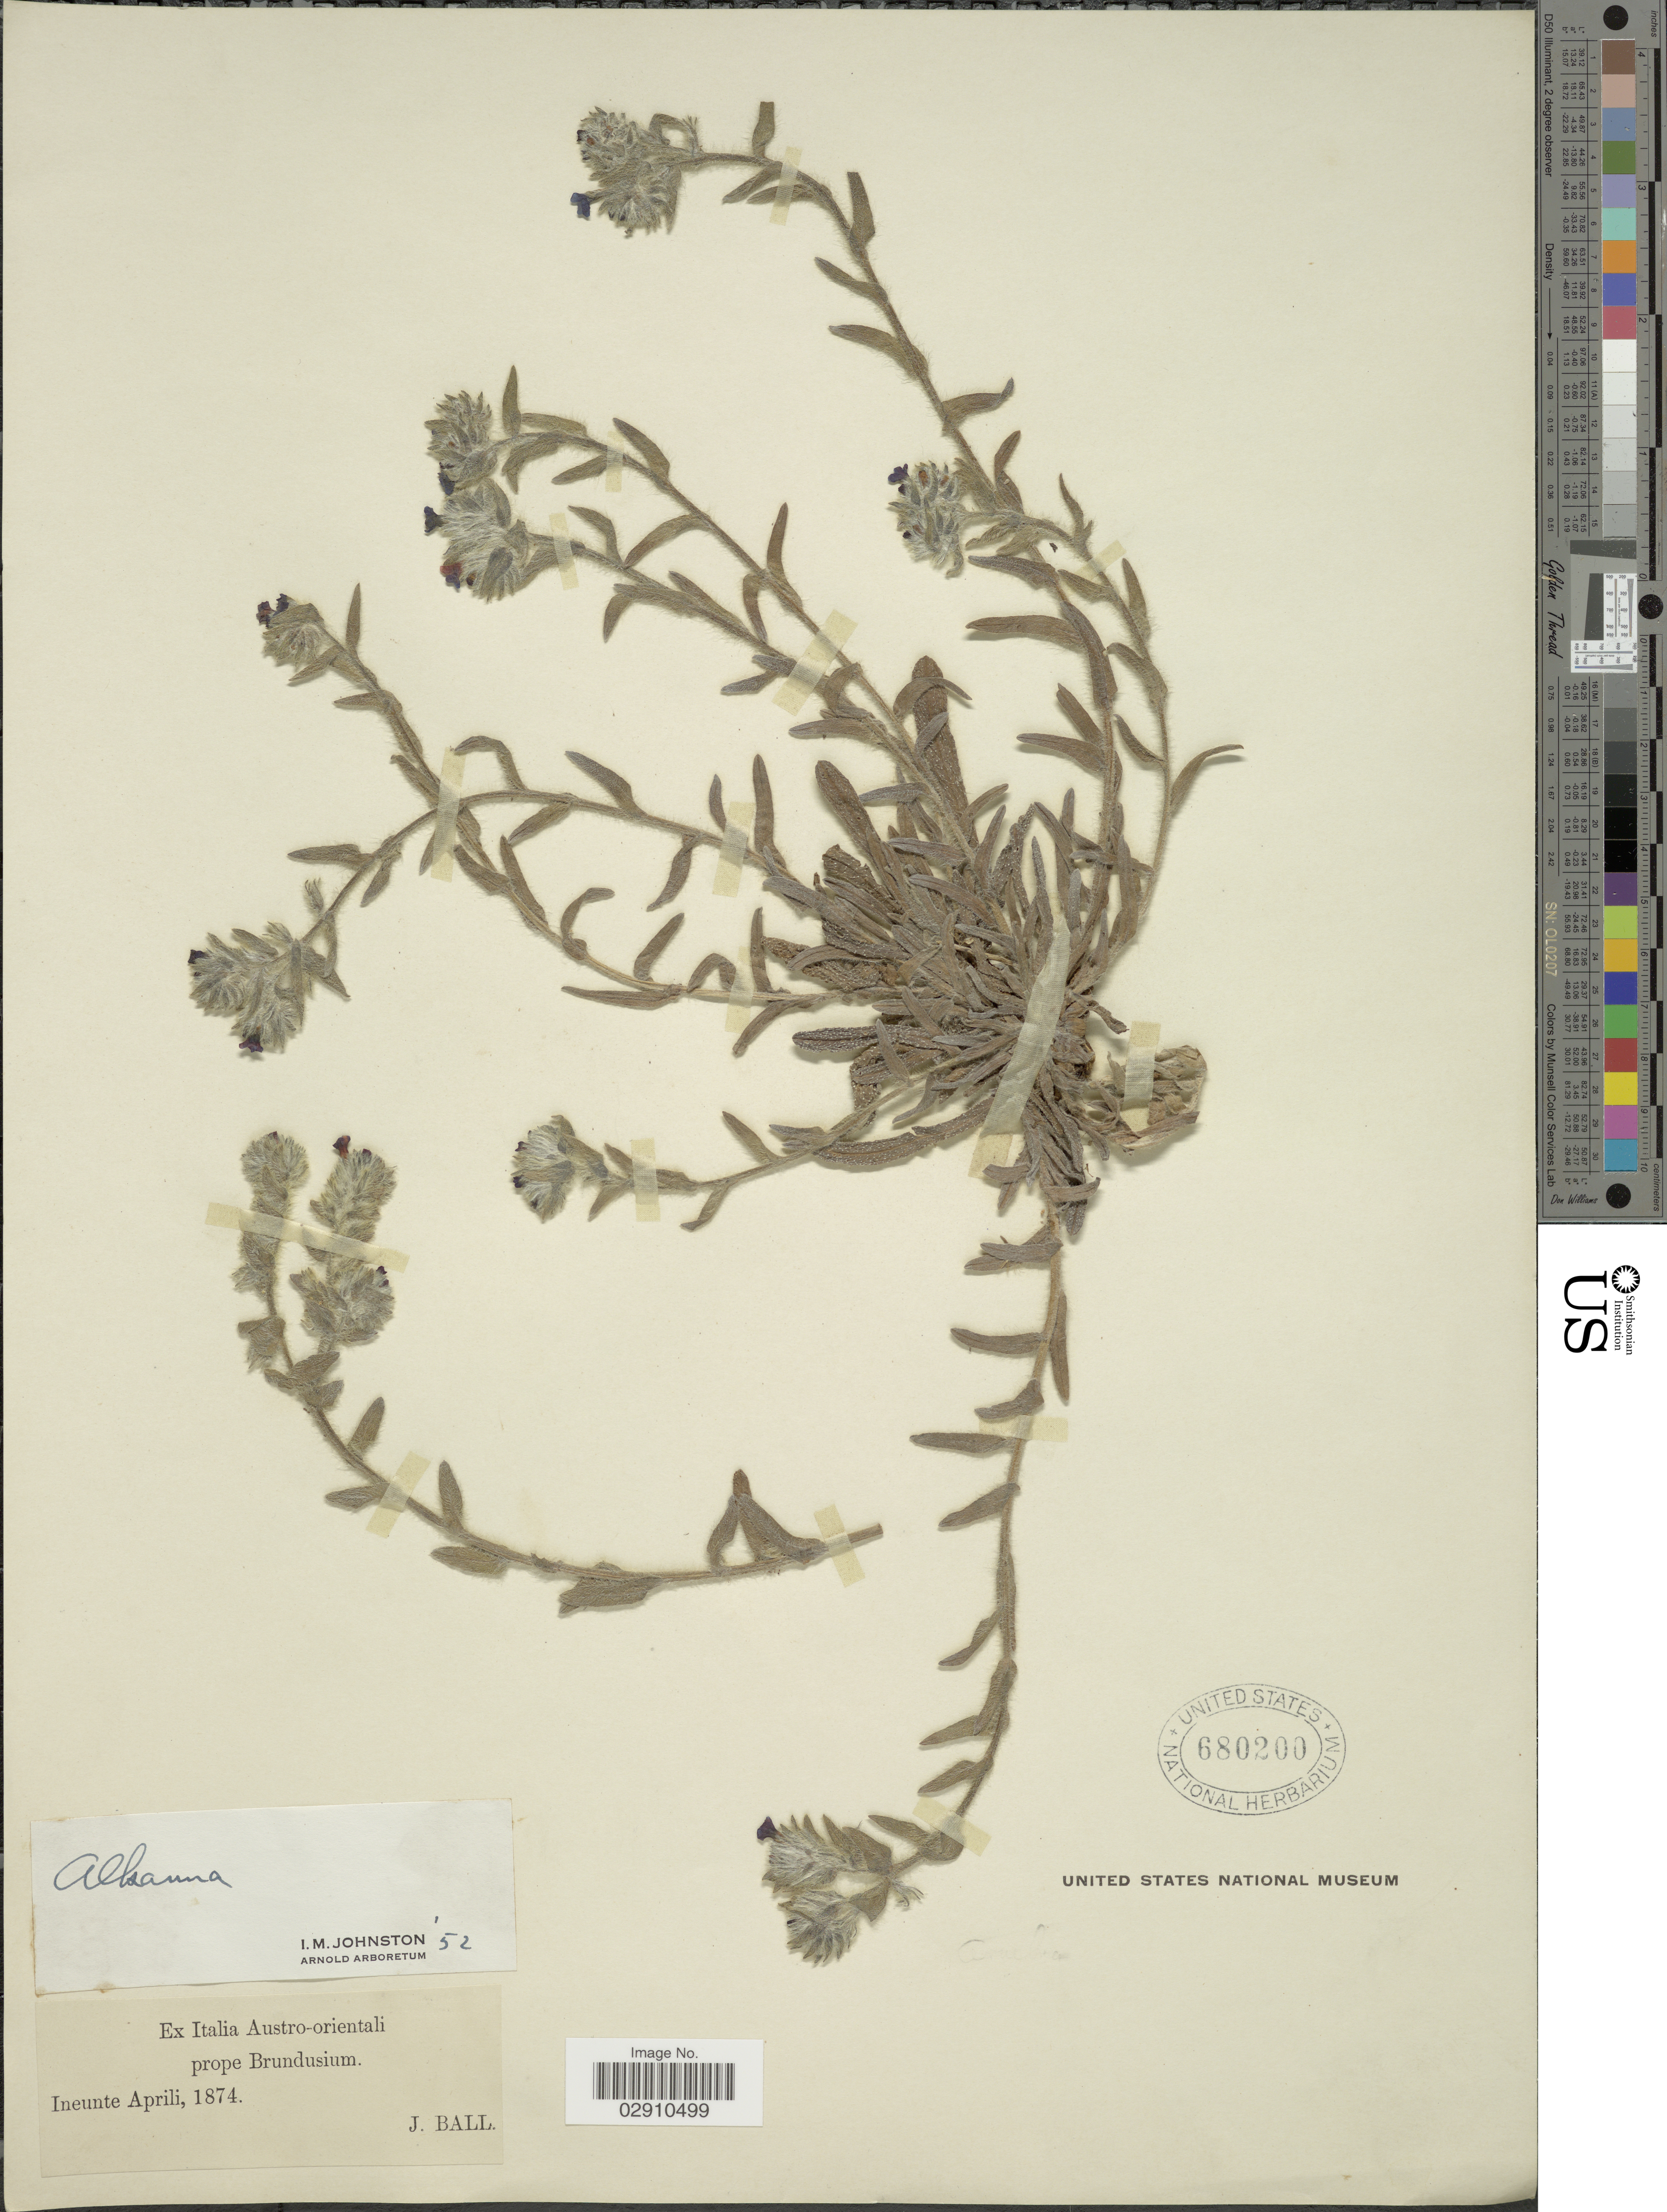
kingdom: Plantae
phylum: Tracheophyta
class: Magnoliopsida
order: Boraginales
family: Boraginaceae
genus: Alkanna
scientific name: Alkanna sp.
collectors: J. Ball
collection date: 1874-04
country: Italy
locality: Italia Austro-orientali prope Brundusim.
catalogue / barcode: US 680200